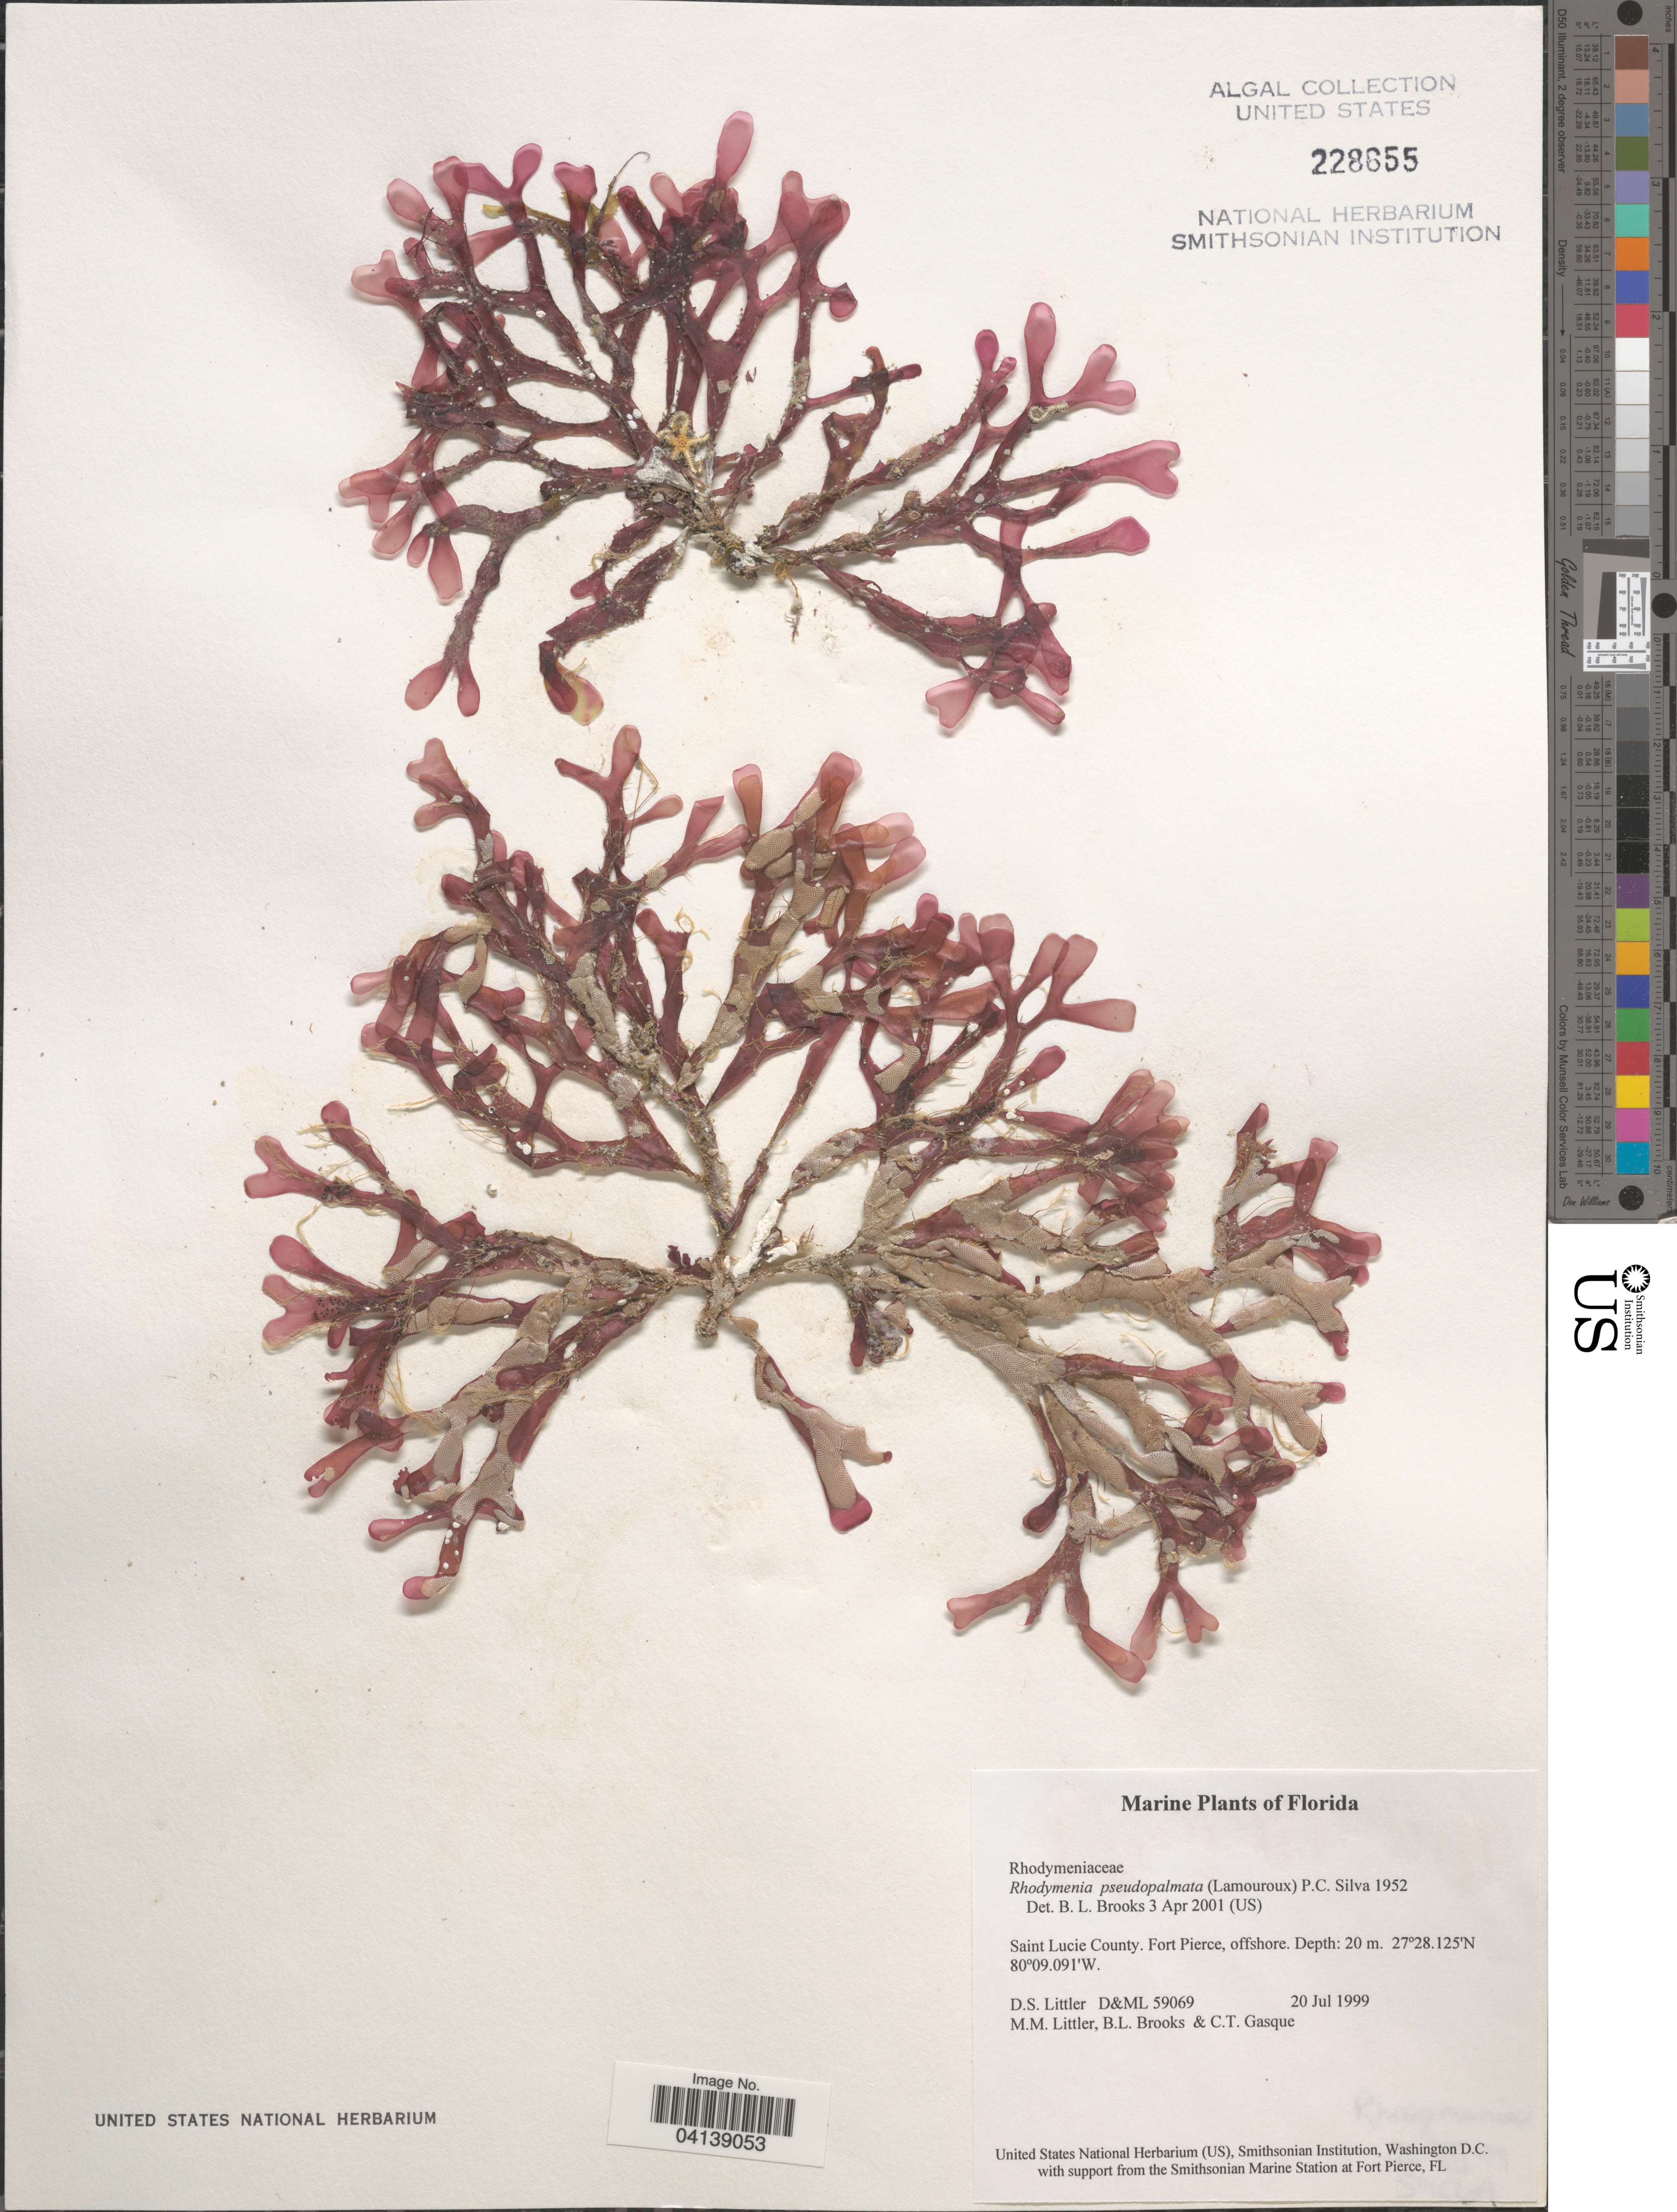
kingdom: Plantae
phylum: Rhodophyta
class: Florideophyceae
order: Rhodymeniales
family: Rhodymeniaceae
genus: Rhodymenia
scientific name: Rhodymenia pseudopalmata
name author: (J.V.Lamouroux) P.C. Silva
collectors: D. S. Littler, B. Brooks & C. Gasque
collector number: D&ML 59069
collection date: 1999-07-20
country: United States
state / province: Florida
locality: Saint Lucie County. Fort Pierce, offshore.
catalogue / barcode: US 228655